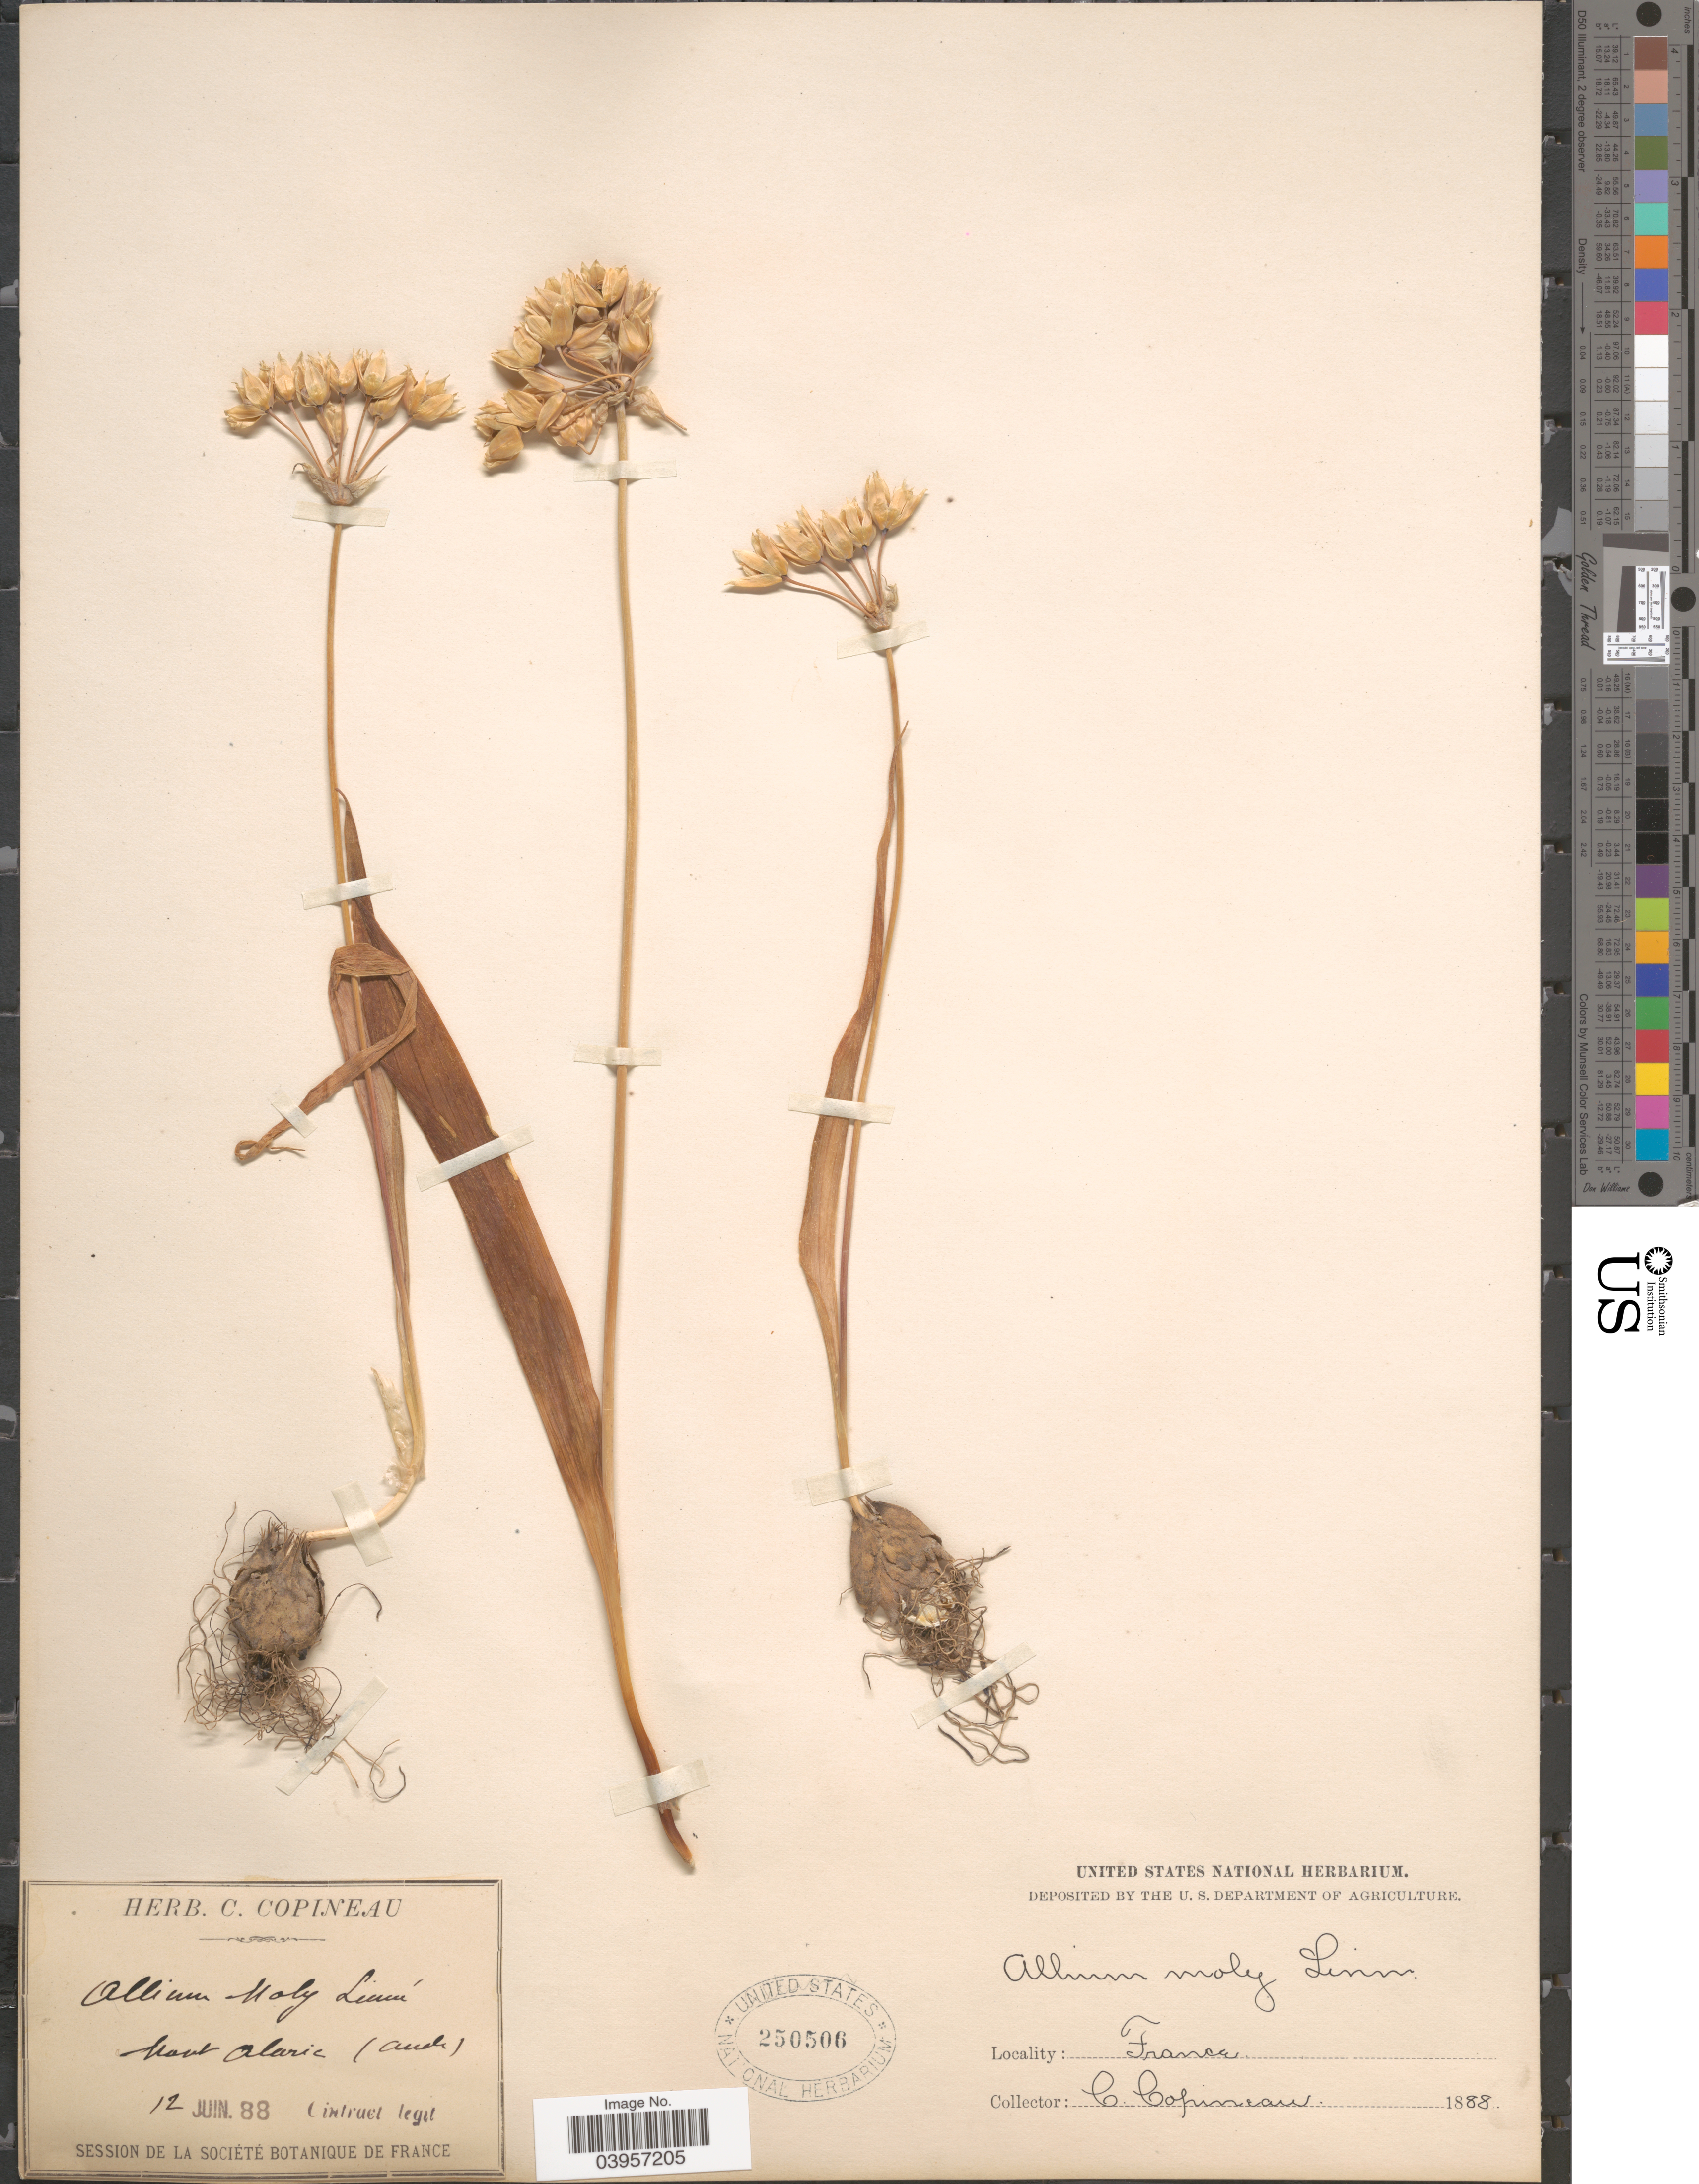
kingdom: Plantae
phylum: Tracheophyta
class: Liliopsida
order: Asparagales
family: Amaryllidaceae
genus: Allium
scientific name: Allium moly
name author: L.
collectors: C. Copineau & Cintract, --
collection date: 1888-06-12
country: France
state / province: Occitanie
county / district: Aude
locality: Haut Alaric (Aude).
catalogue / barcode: US 250506